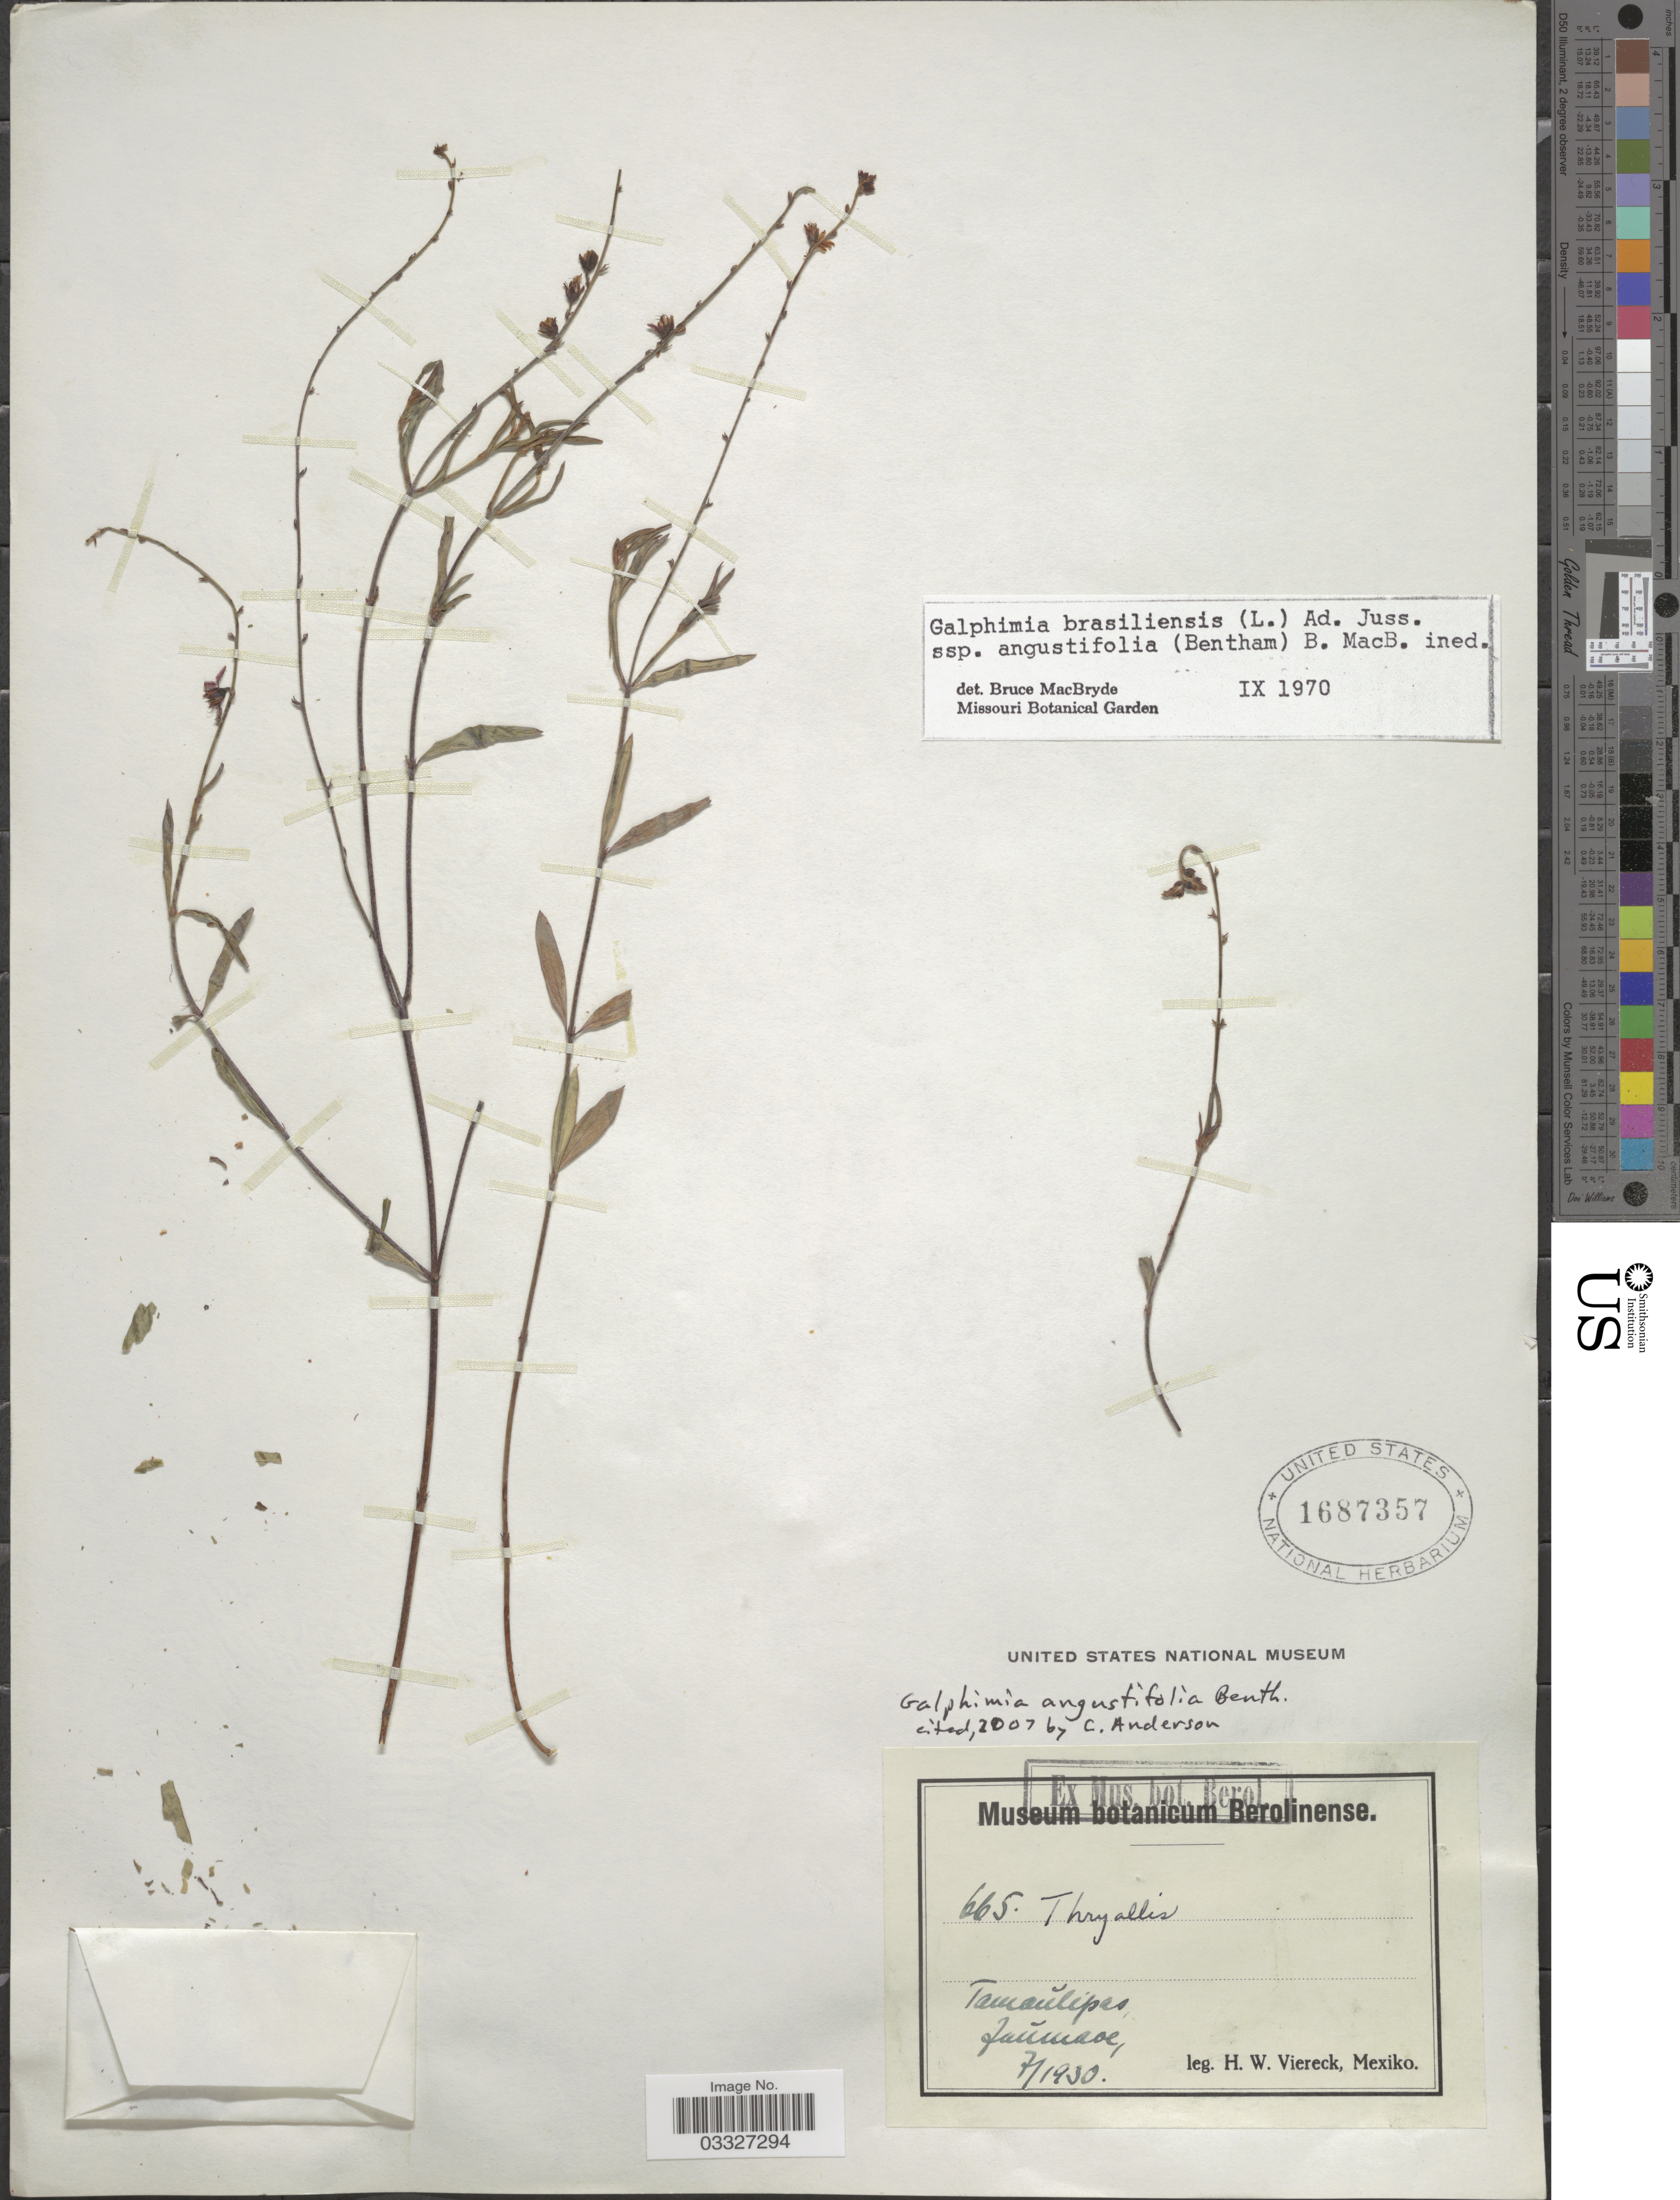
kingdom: Plantae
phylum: Tracheophyta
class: Magnoliopsida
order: Malpighiales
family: Malpighiaceae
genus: Galphimia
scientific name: Galphimia angustifolia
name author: Benth.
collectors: H. W. Viereck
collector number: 665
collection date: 1930-07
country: Mexico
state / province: Tamaulipas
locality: Jaumave.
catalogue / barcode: US 1687357